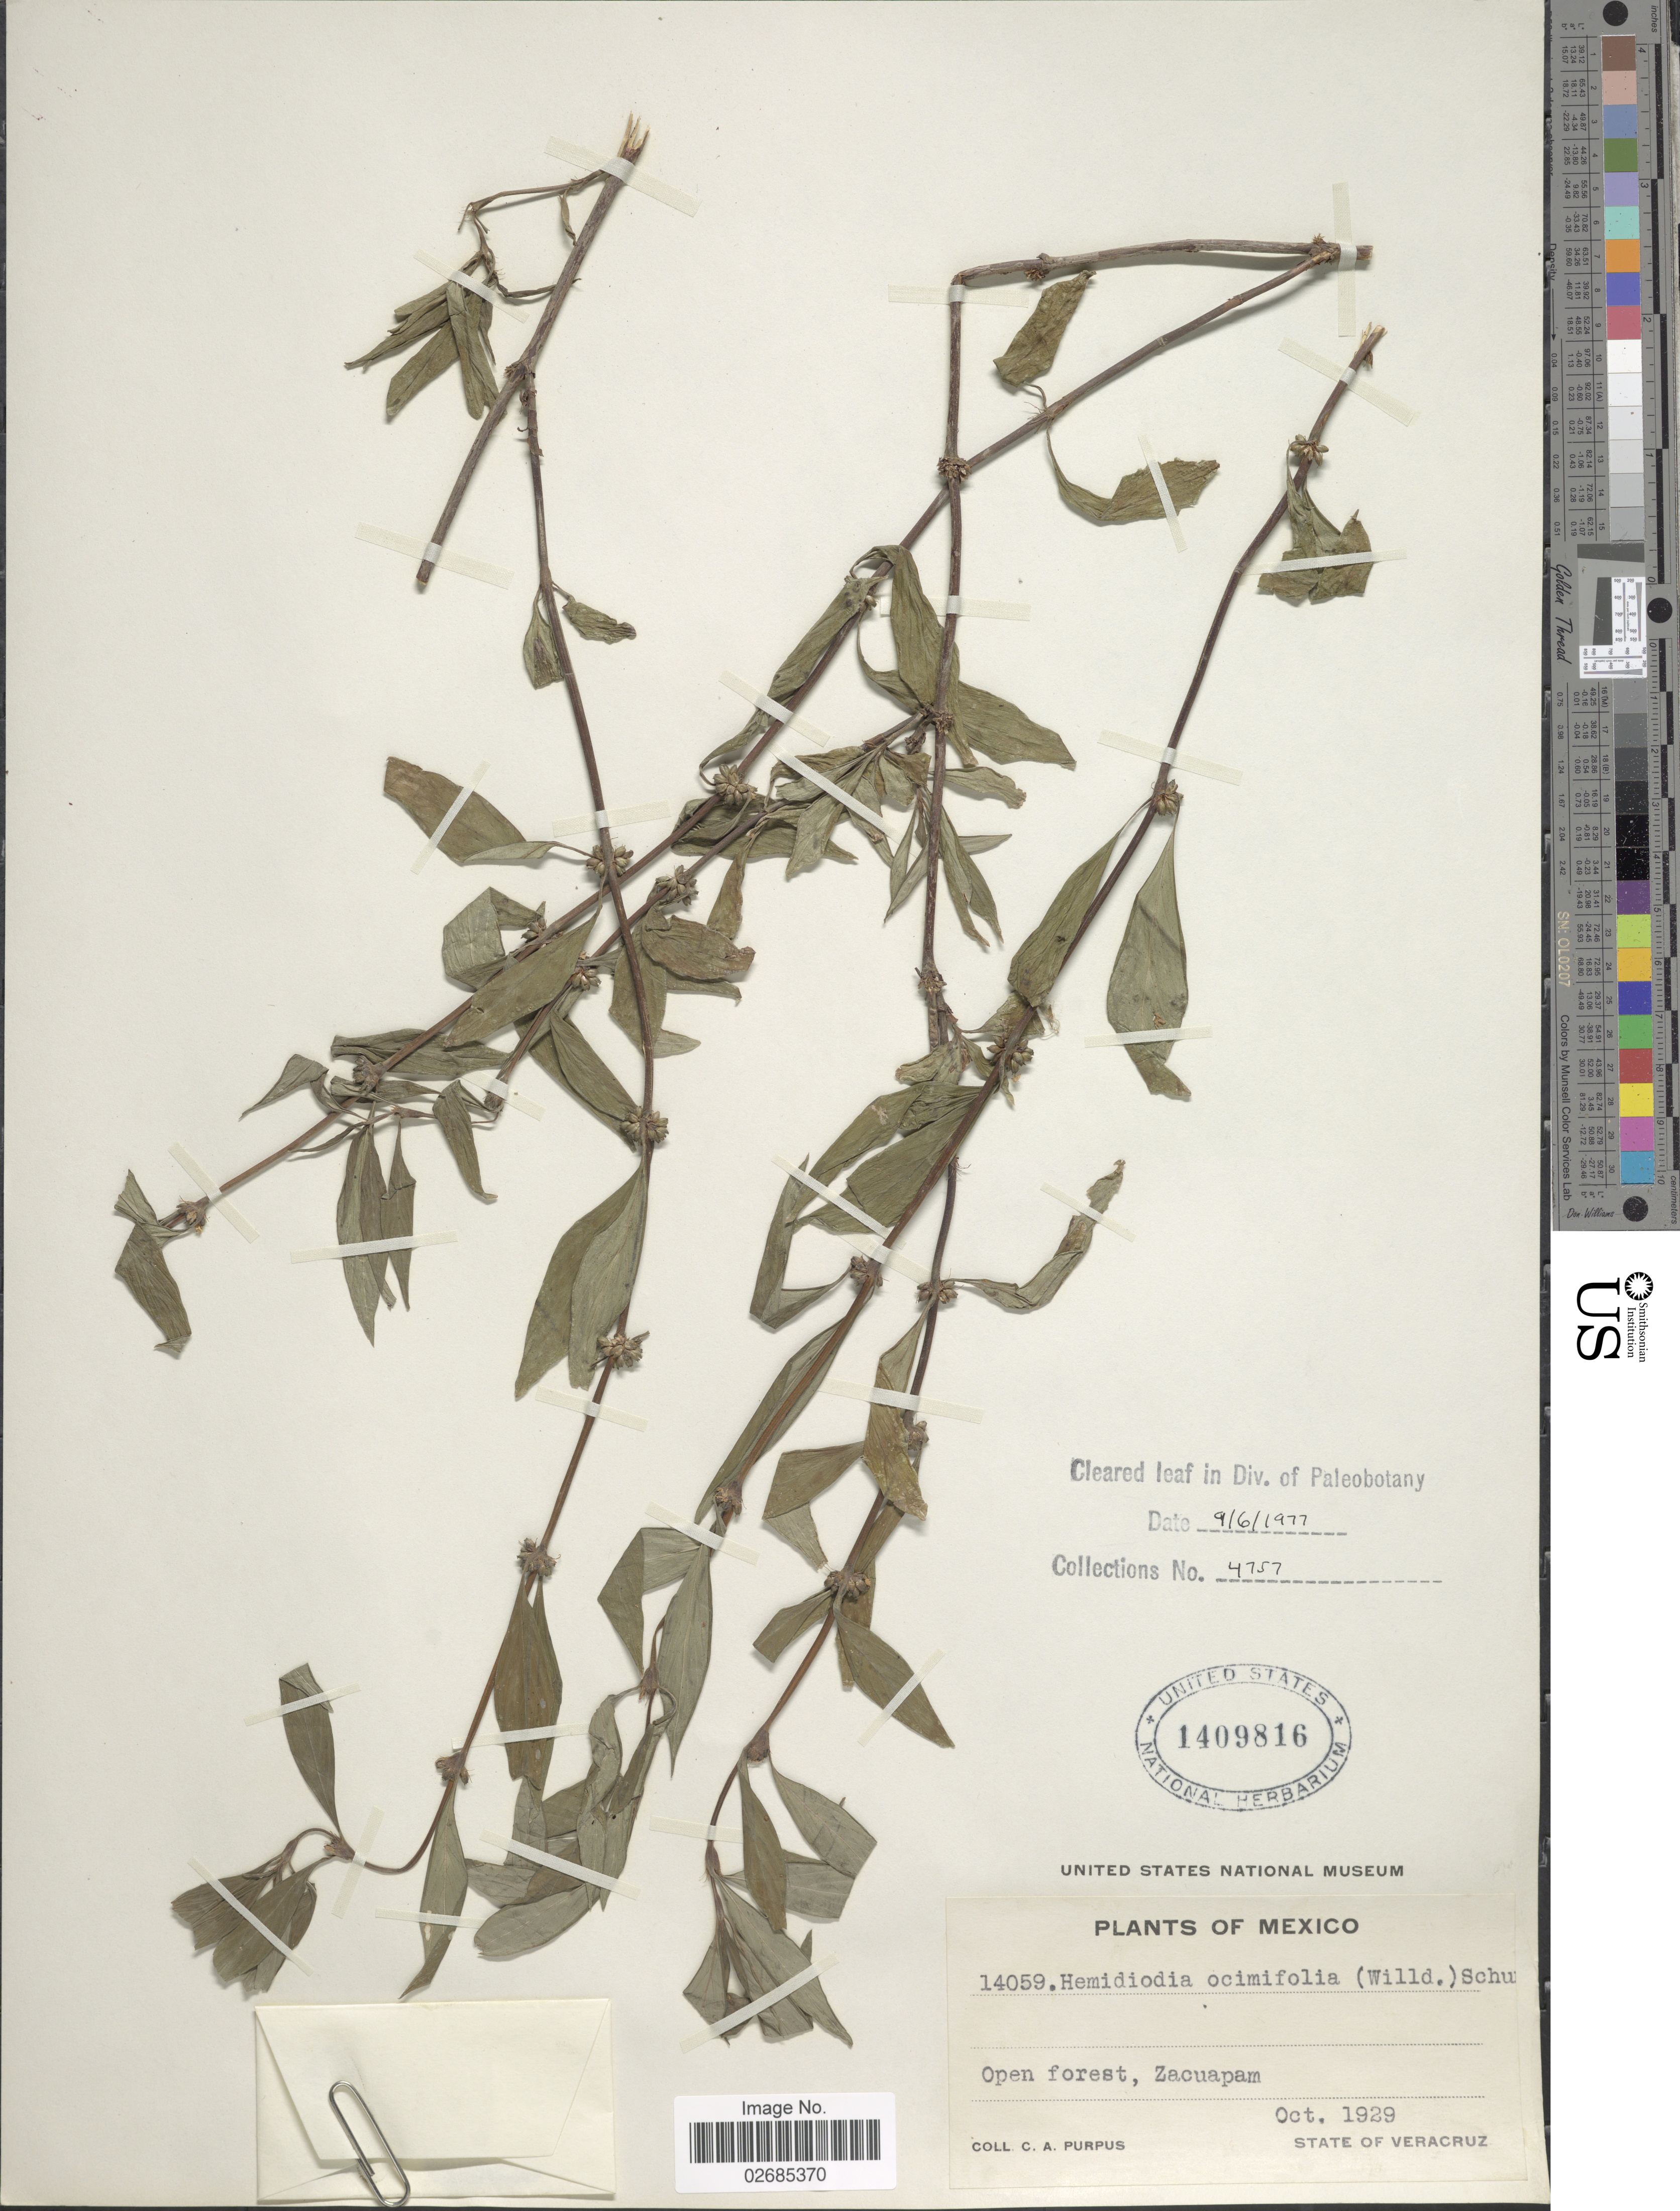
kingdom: Plantae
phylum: Tracheophyta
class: Magnoliopsida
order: Gentianales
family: Rubiaceae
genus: Hemidiodia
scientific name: Hemidiodia ocimifolia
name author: (Willd.) K. Schum.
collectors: C. A. Purpus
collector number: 14059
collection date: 1929-10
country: Mexico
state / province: Veracruz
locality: Zacuapan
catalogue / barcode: US 1409816